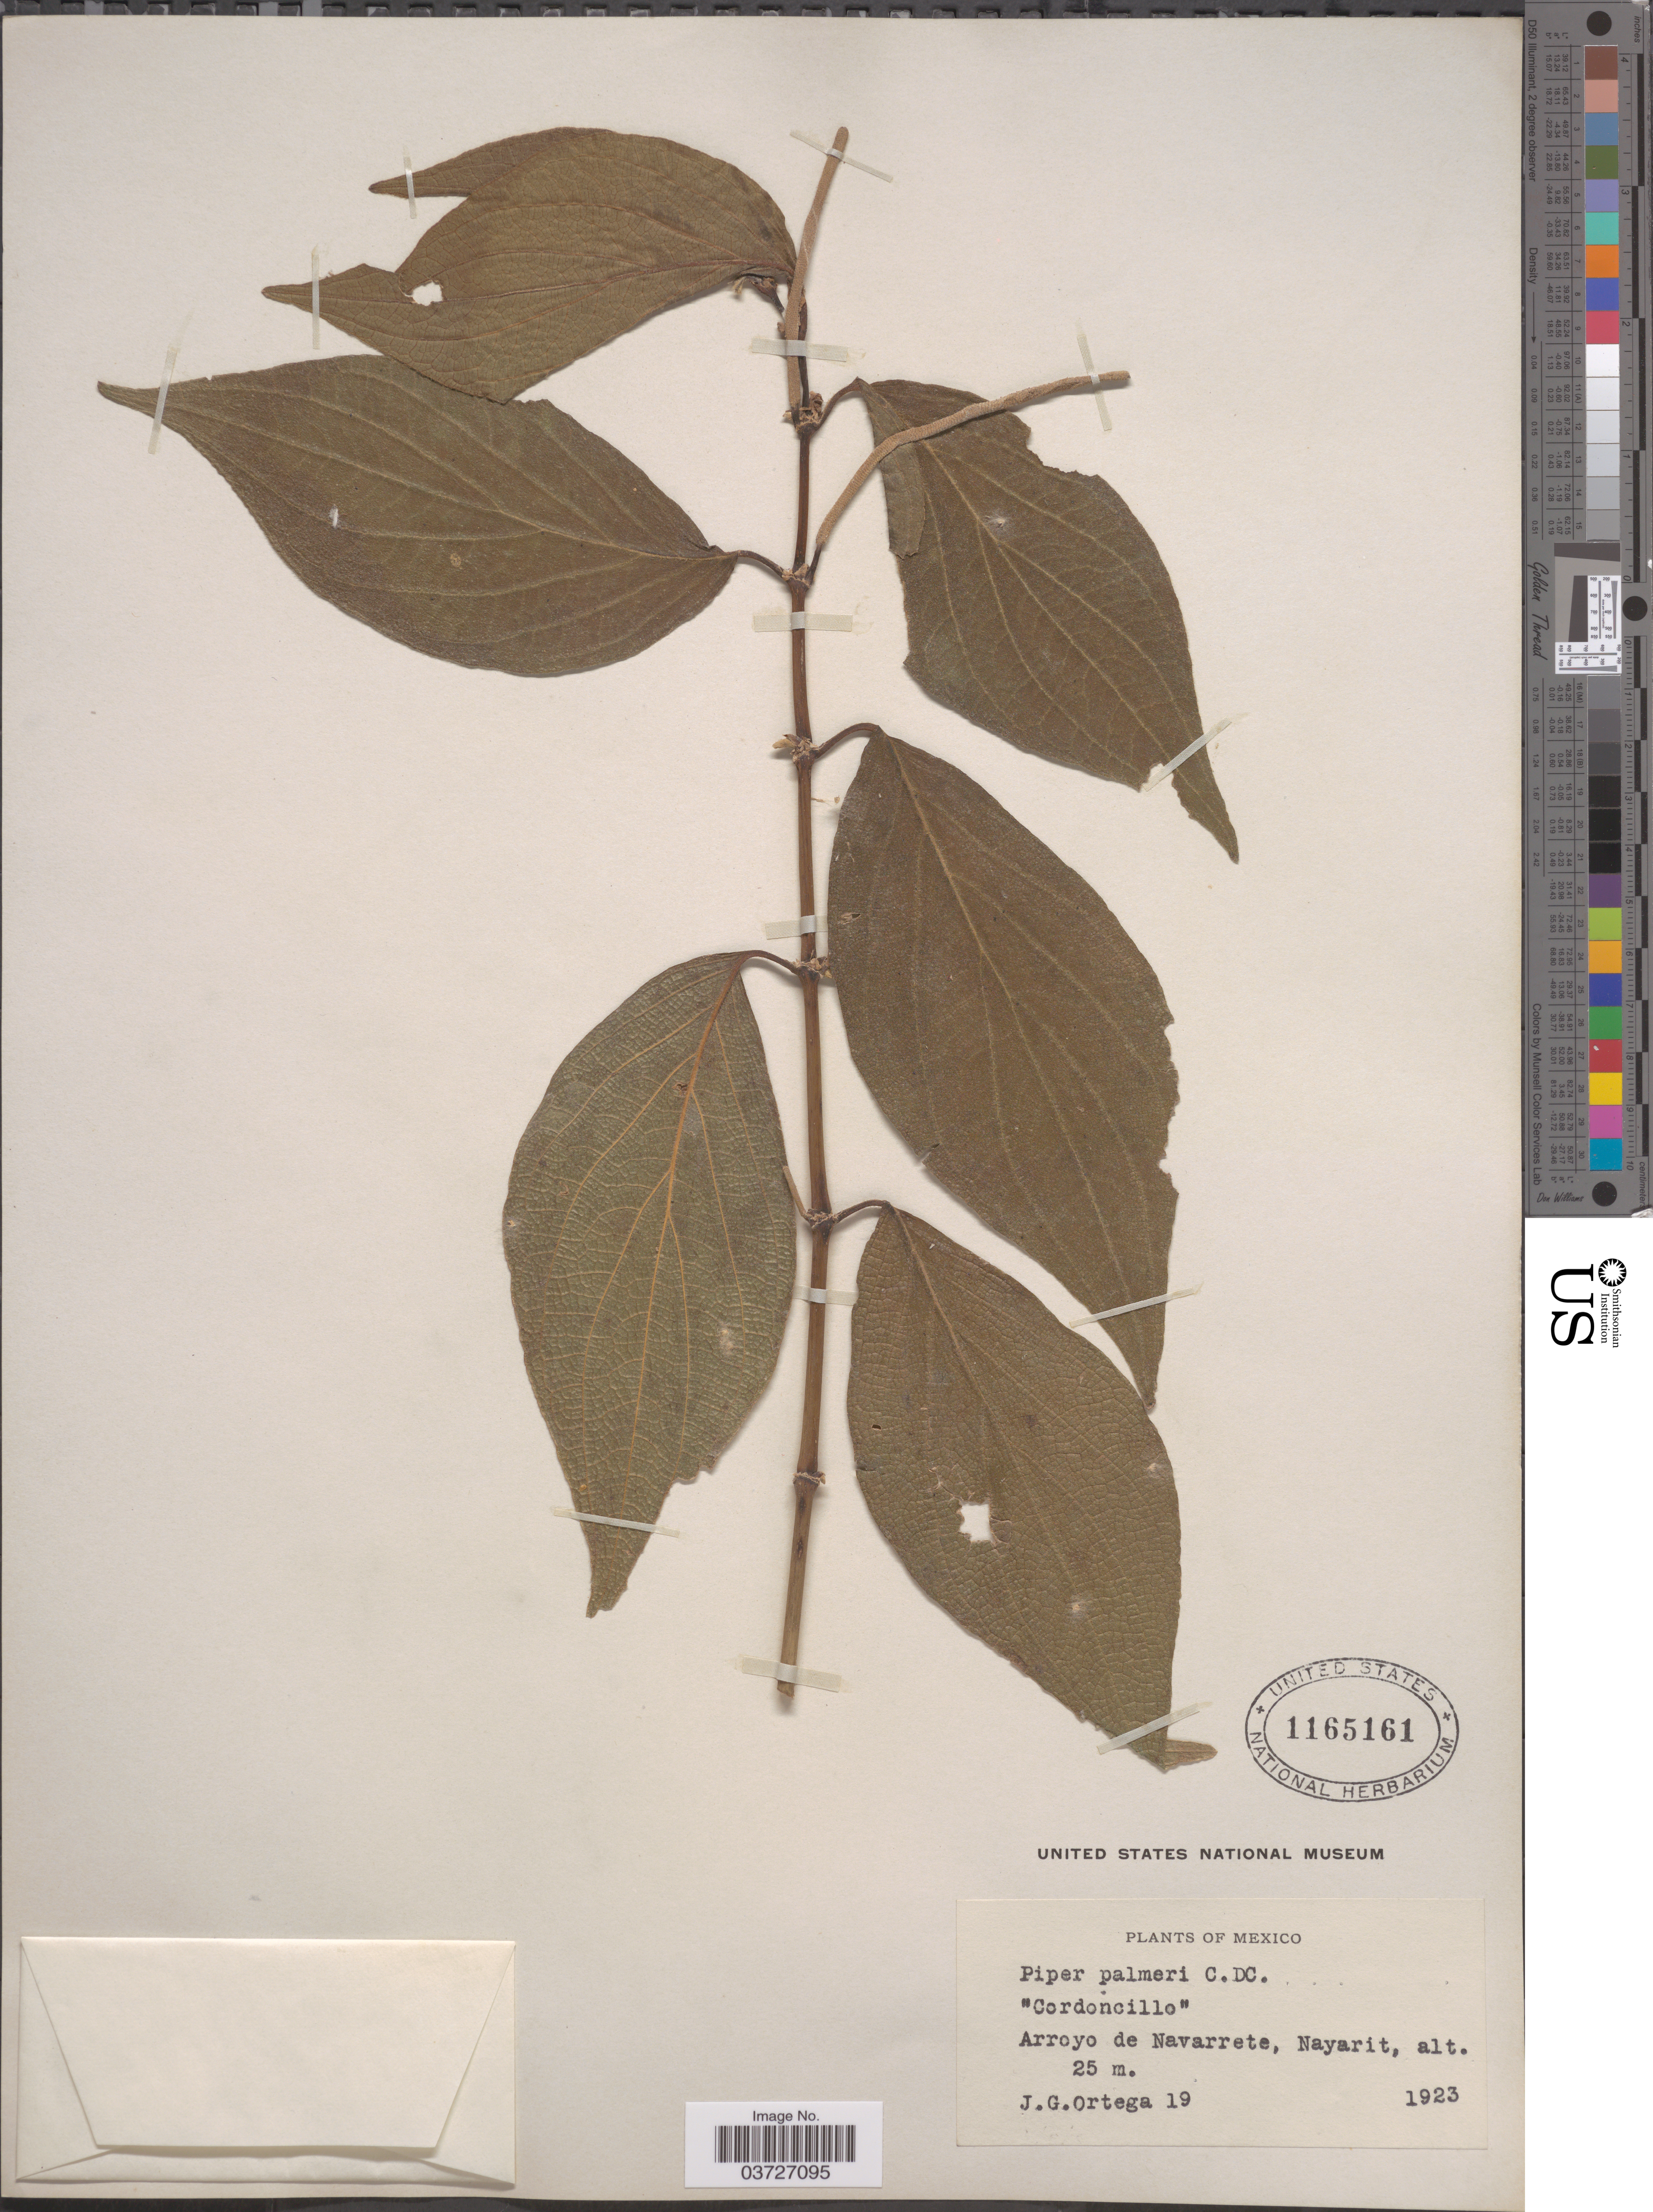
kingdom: Plantae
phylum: Tracheophyta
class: Magnoliopsida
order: Piperales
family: Piperaceae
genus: Piper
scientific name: Piper palmeri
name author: C. DC.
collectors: J. Ortega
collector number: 19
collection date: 1923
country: Mexico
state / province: Nayarit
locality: Arroyo de Navarrete.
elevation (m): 25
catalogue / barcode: US 1165161